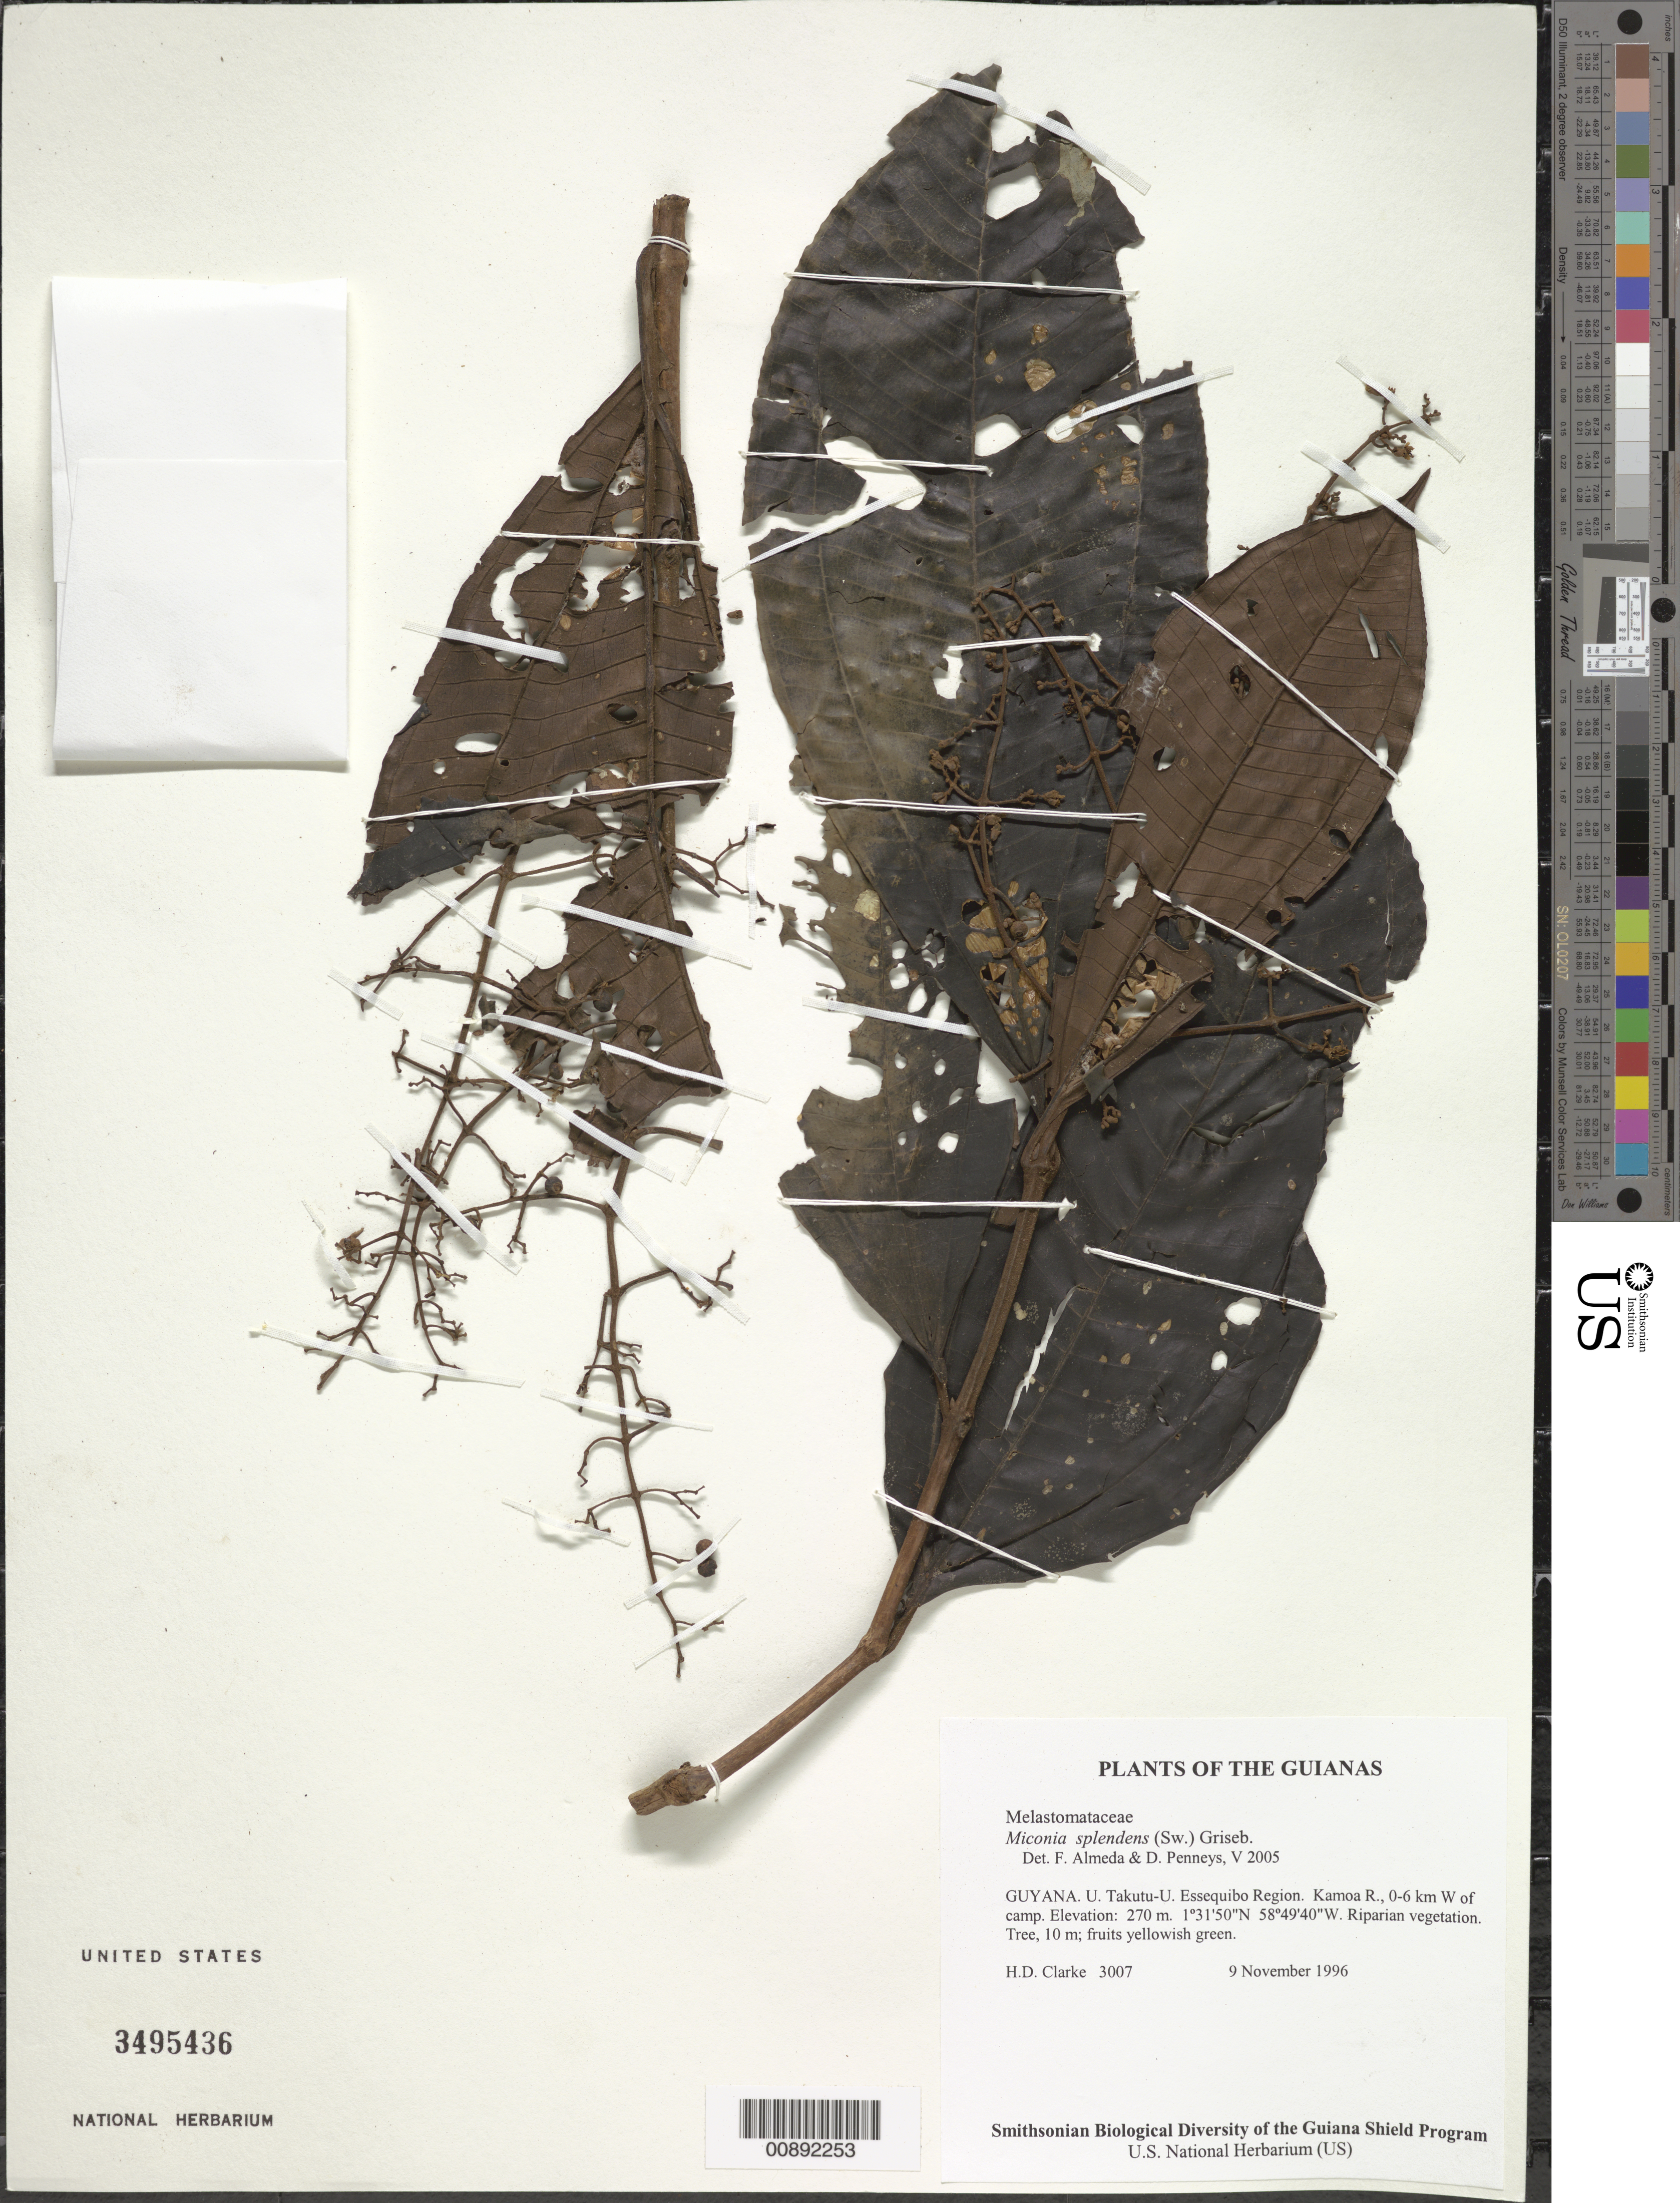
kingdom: Plantae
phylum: Tracheophyta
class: Magnoliopsida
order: Myrtales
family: Melastomataceae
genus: Miconia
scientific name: Miconia splendens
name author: (Sw.) Griseb.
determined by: Almeda, F.; Penneys, D. S.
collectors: H. D. Clarke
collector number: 3007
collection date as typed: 9 November 1996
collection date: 1996-11-09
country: Guyana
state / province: U. Takutu-U. Essequibo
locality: Kamoa R., 0-6 km W of camp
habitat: Riparian vegetation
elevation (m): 270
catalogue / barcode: US 3495436